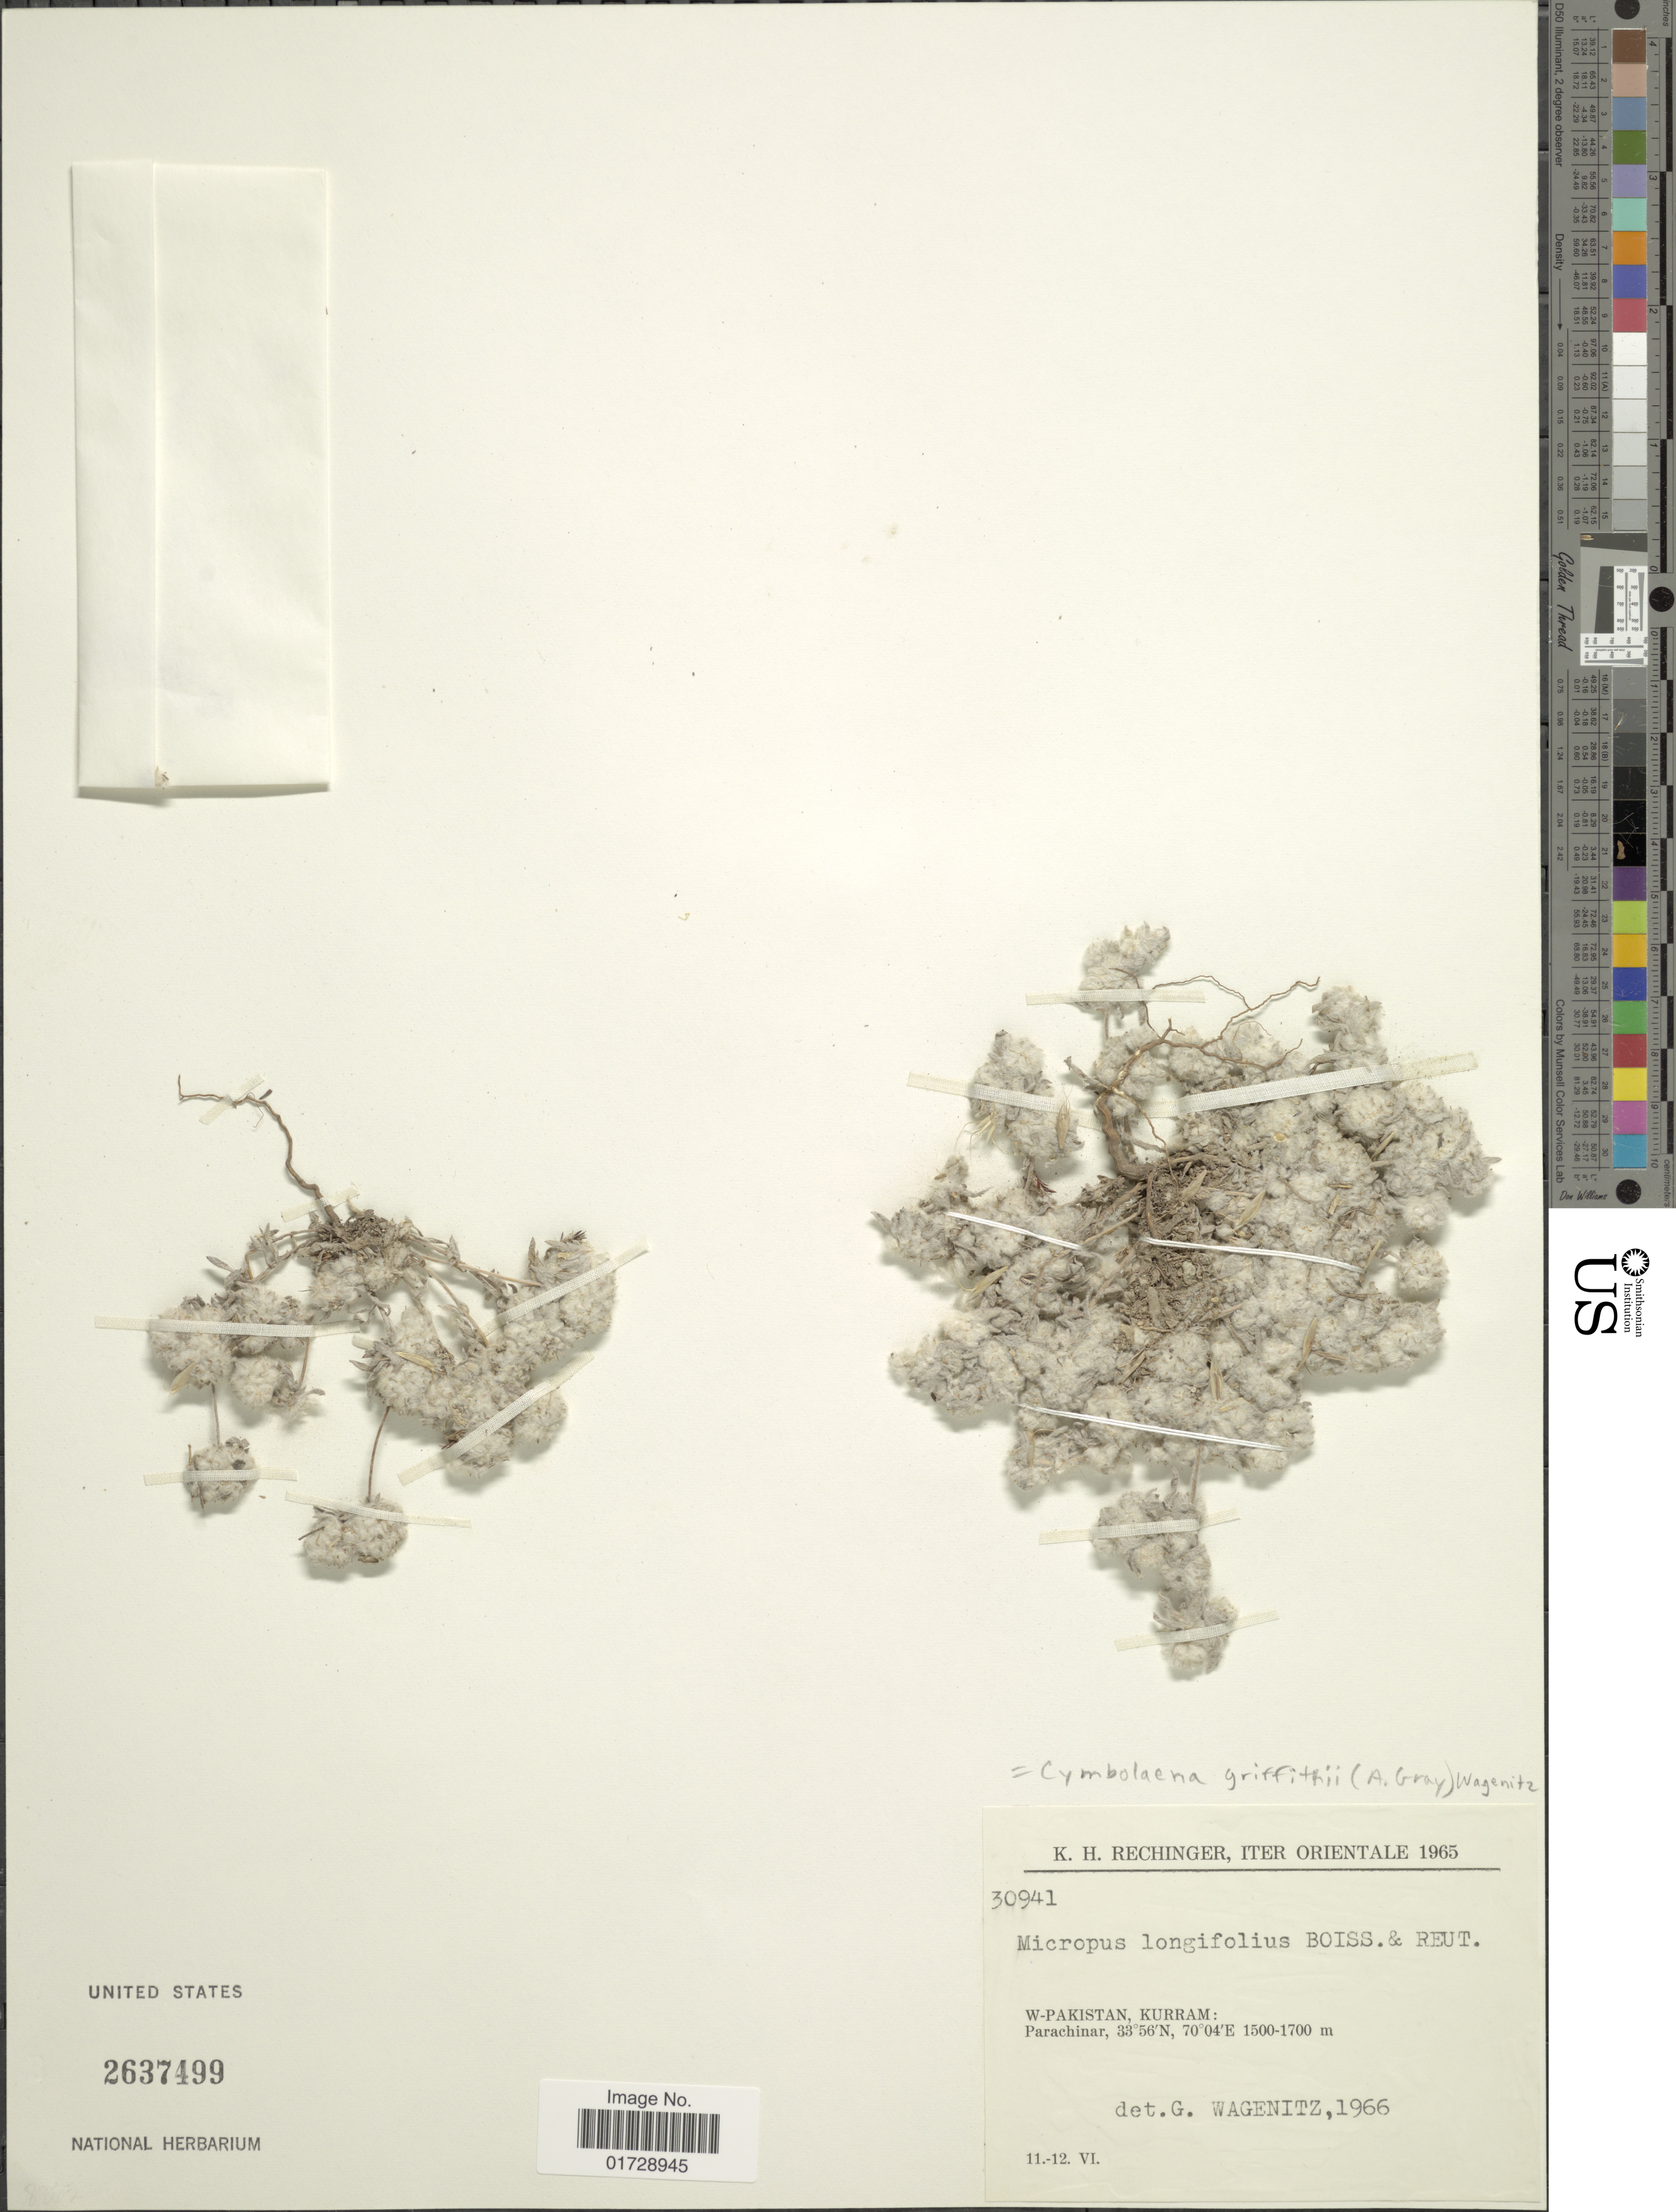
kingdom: Plantae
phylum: Tracheophyta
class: Magnoliopsida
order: Asterales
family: Asteraceae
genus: Cymbolaena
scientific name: Cymbolaena griffithii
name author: (A. Gray) Wagenitz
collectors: K. H. Rechinger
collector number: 30941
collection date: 1965-06-11/1965-06-12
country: Pakistan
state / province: Khyber Pakhtunkhwa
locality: W-Pakistan, Kurram: Parachinar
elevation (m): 1500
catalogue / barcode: US 2637499